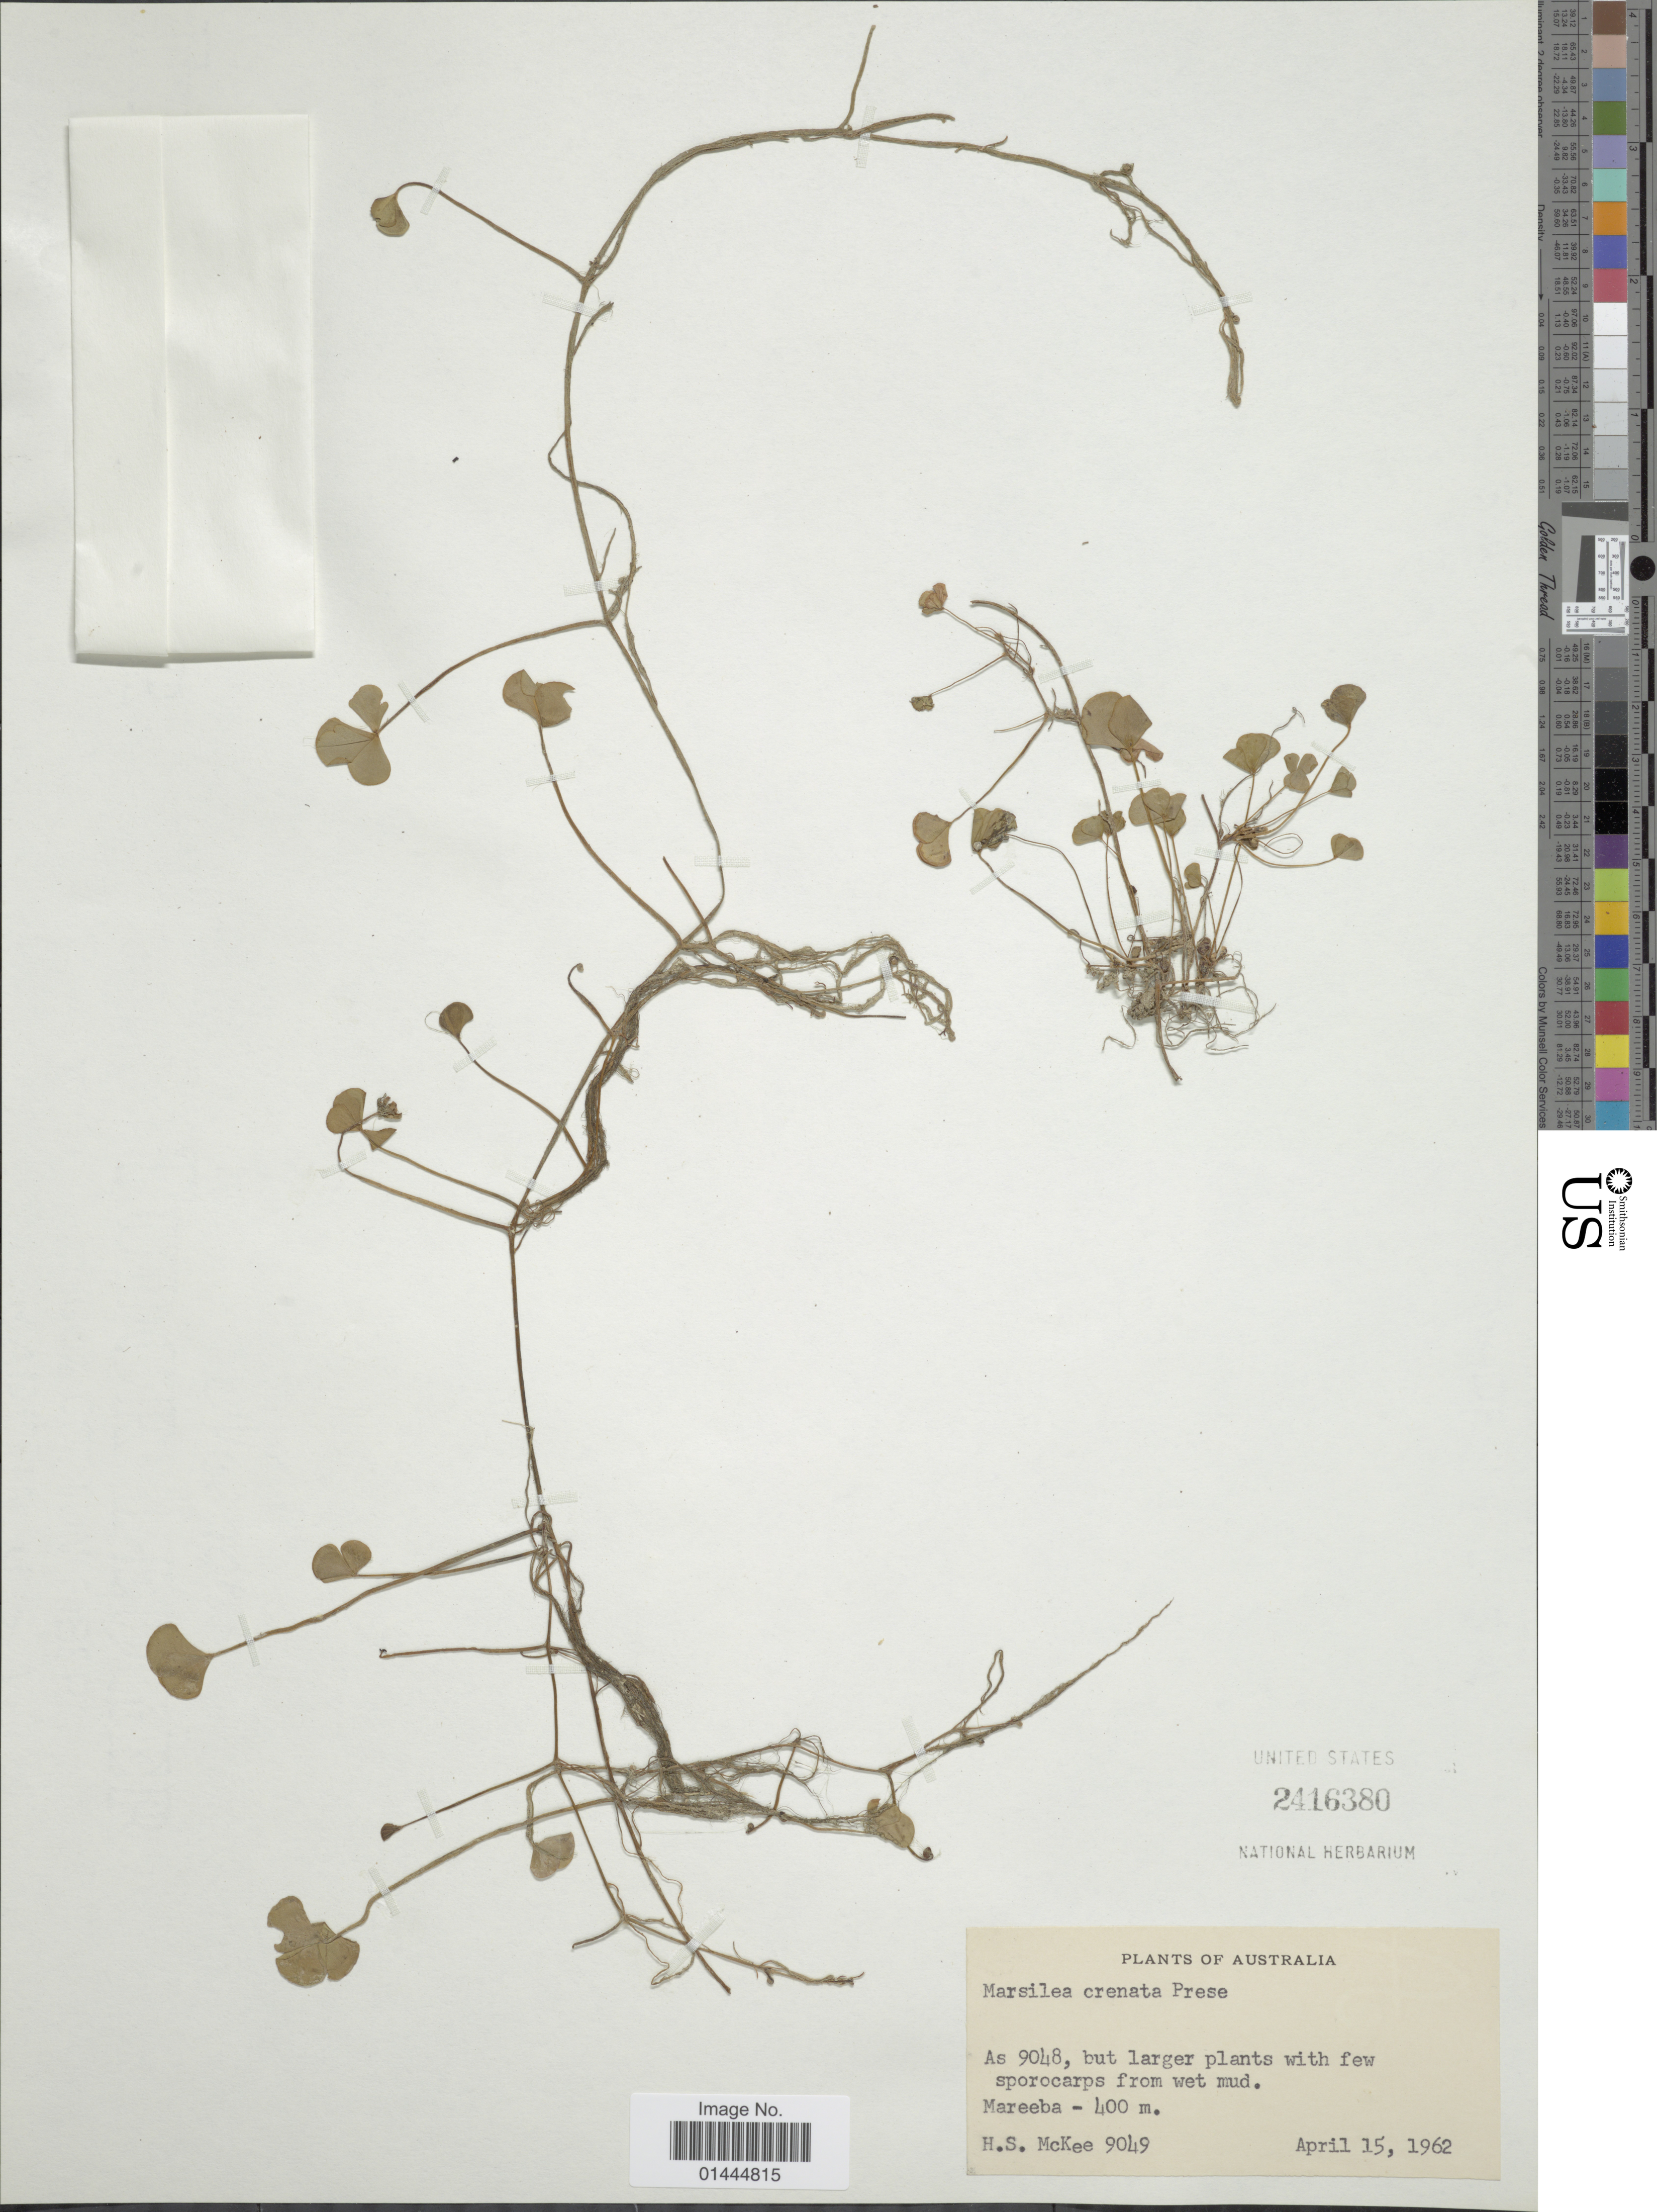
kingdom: Plantae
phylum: Tracheophyta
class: Polypodiopsida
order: Salviniales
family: Marsileaceae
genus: Marsilea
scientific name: Marsilea crenata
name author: C. Presl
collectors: H. S. McKee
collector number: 9049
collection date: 1962-04-15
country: Australia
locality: Mareeba.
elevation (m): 400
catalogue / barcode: US 2416380